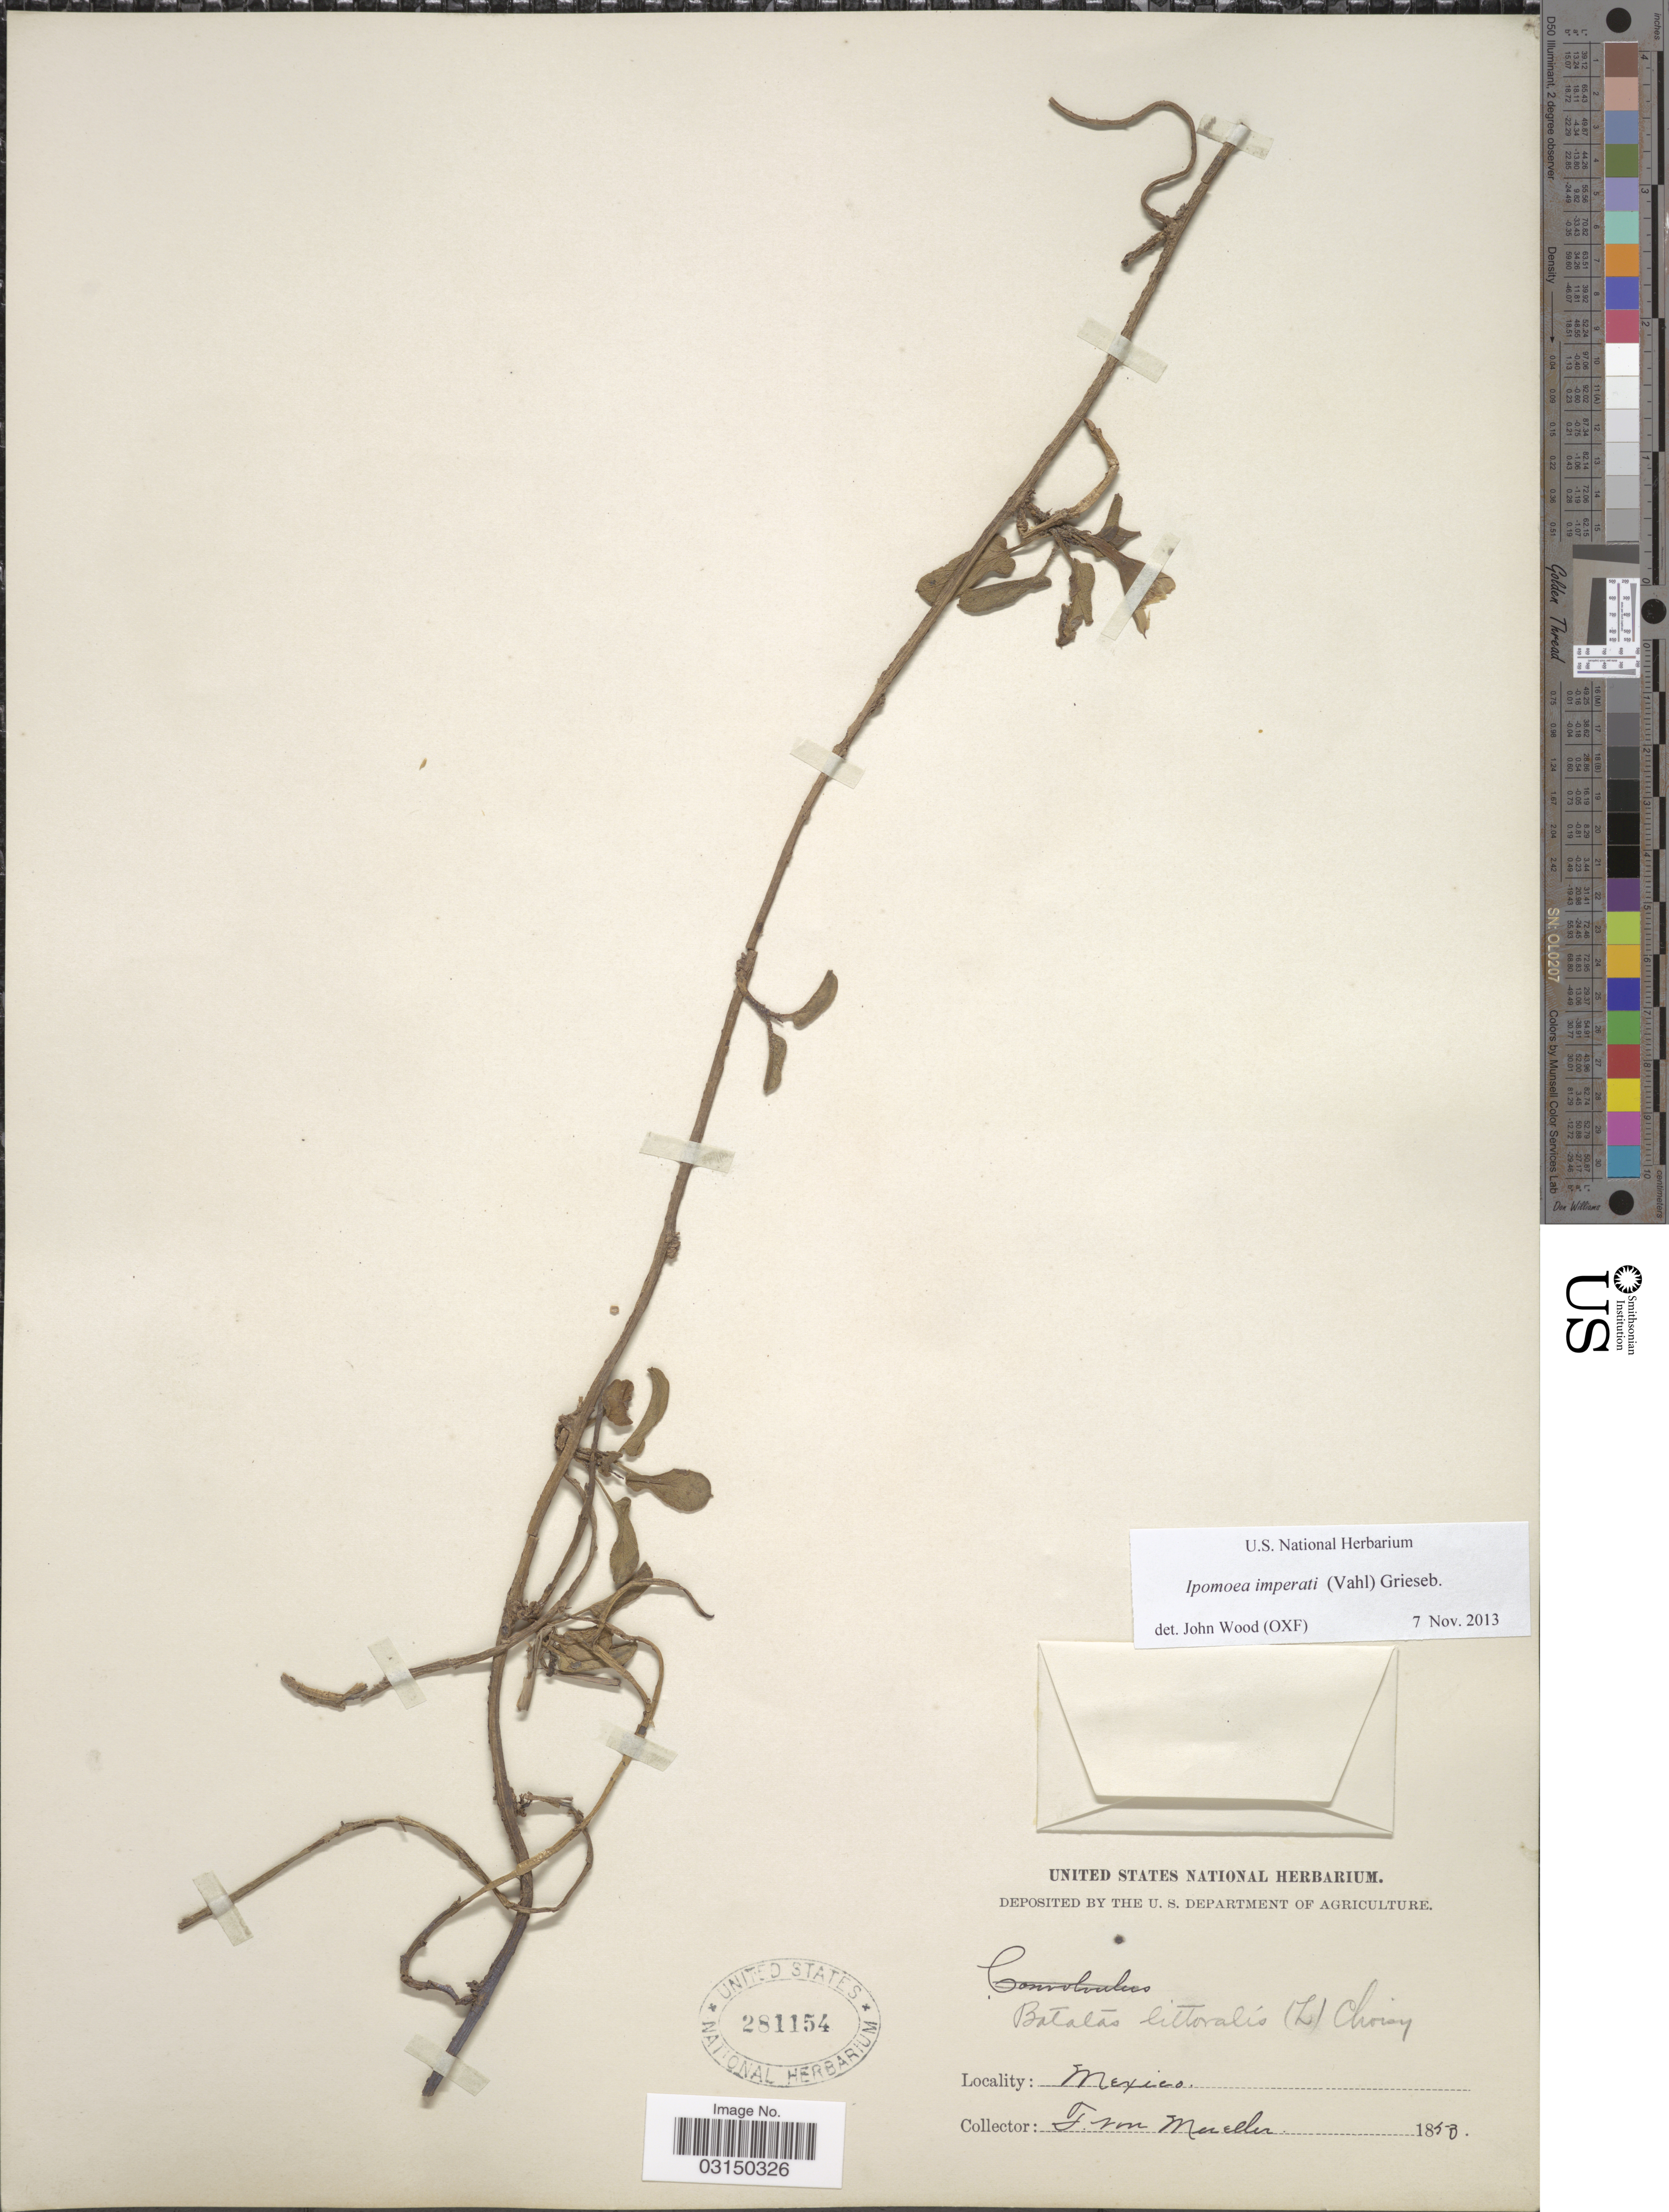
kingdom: Plantae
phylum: Tracheophyta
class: Magnoliopsida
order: Solanales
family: Convolvulaceae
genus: Ipomoea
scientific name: Ipomoea imperati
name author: (Vahl) Griseb.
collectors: F. Mueller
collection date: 1853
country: Mexico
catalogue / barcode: US 281154